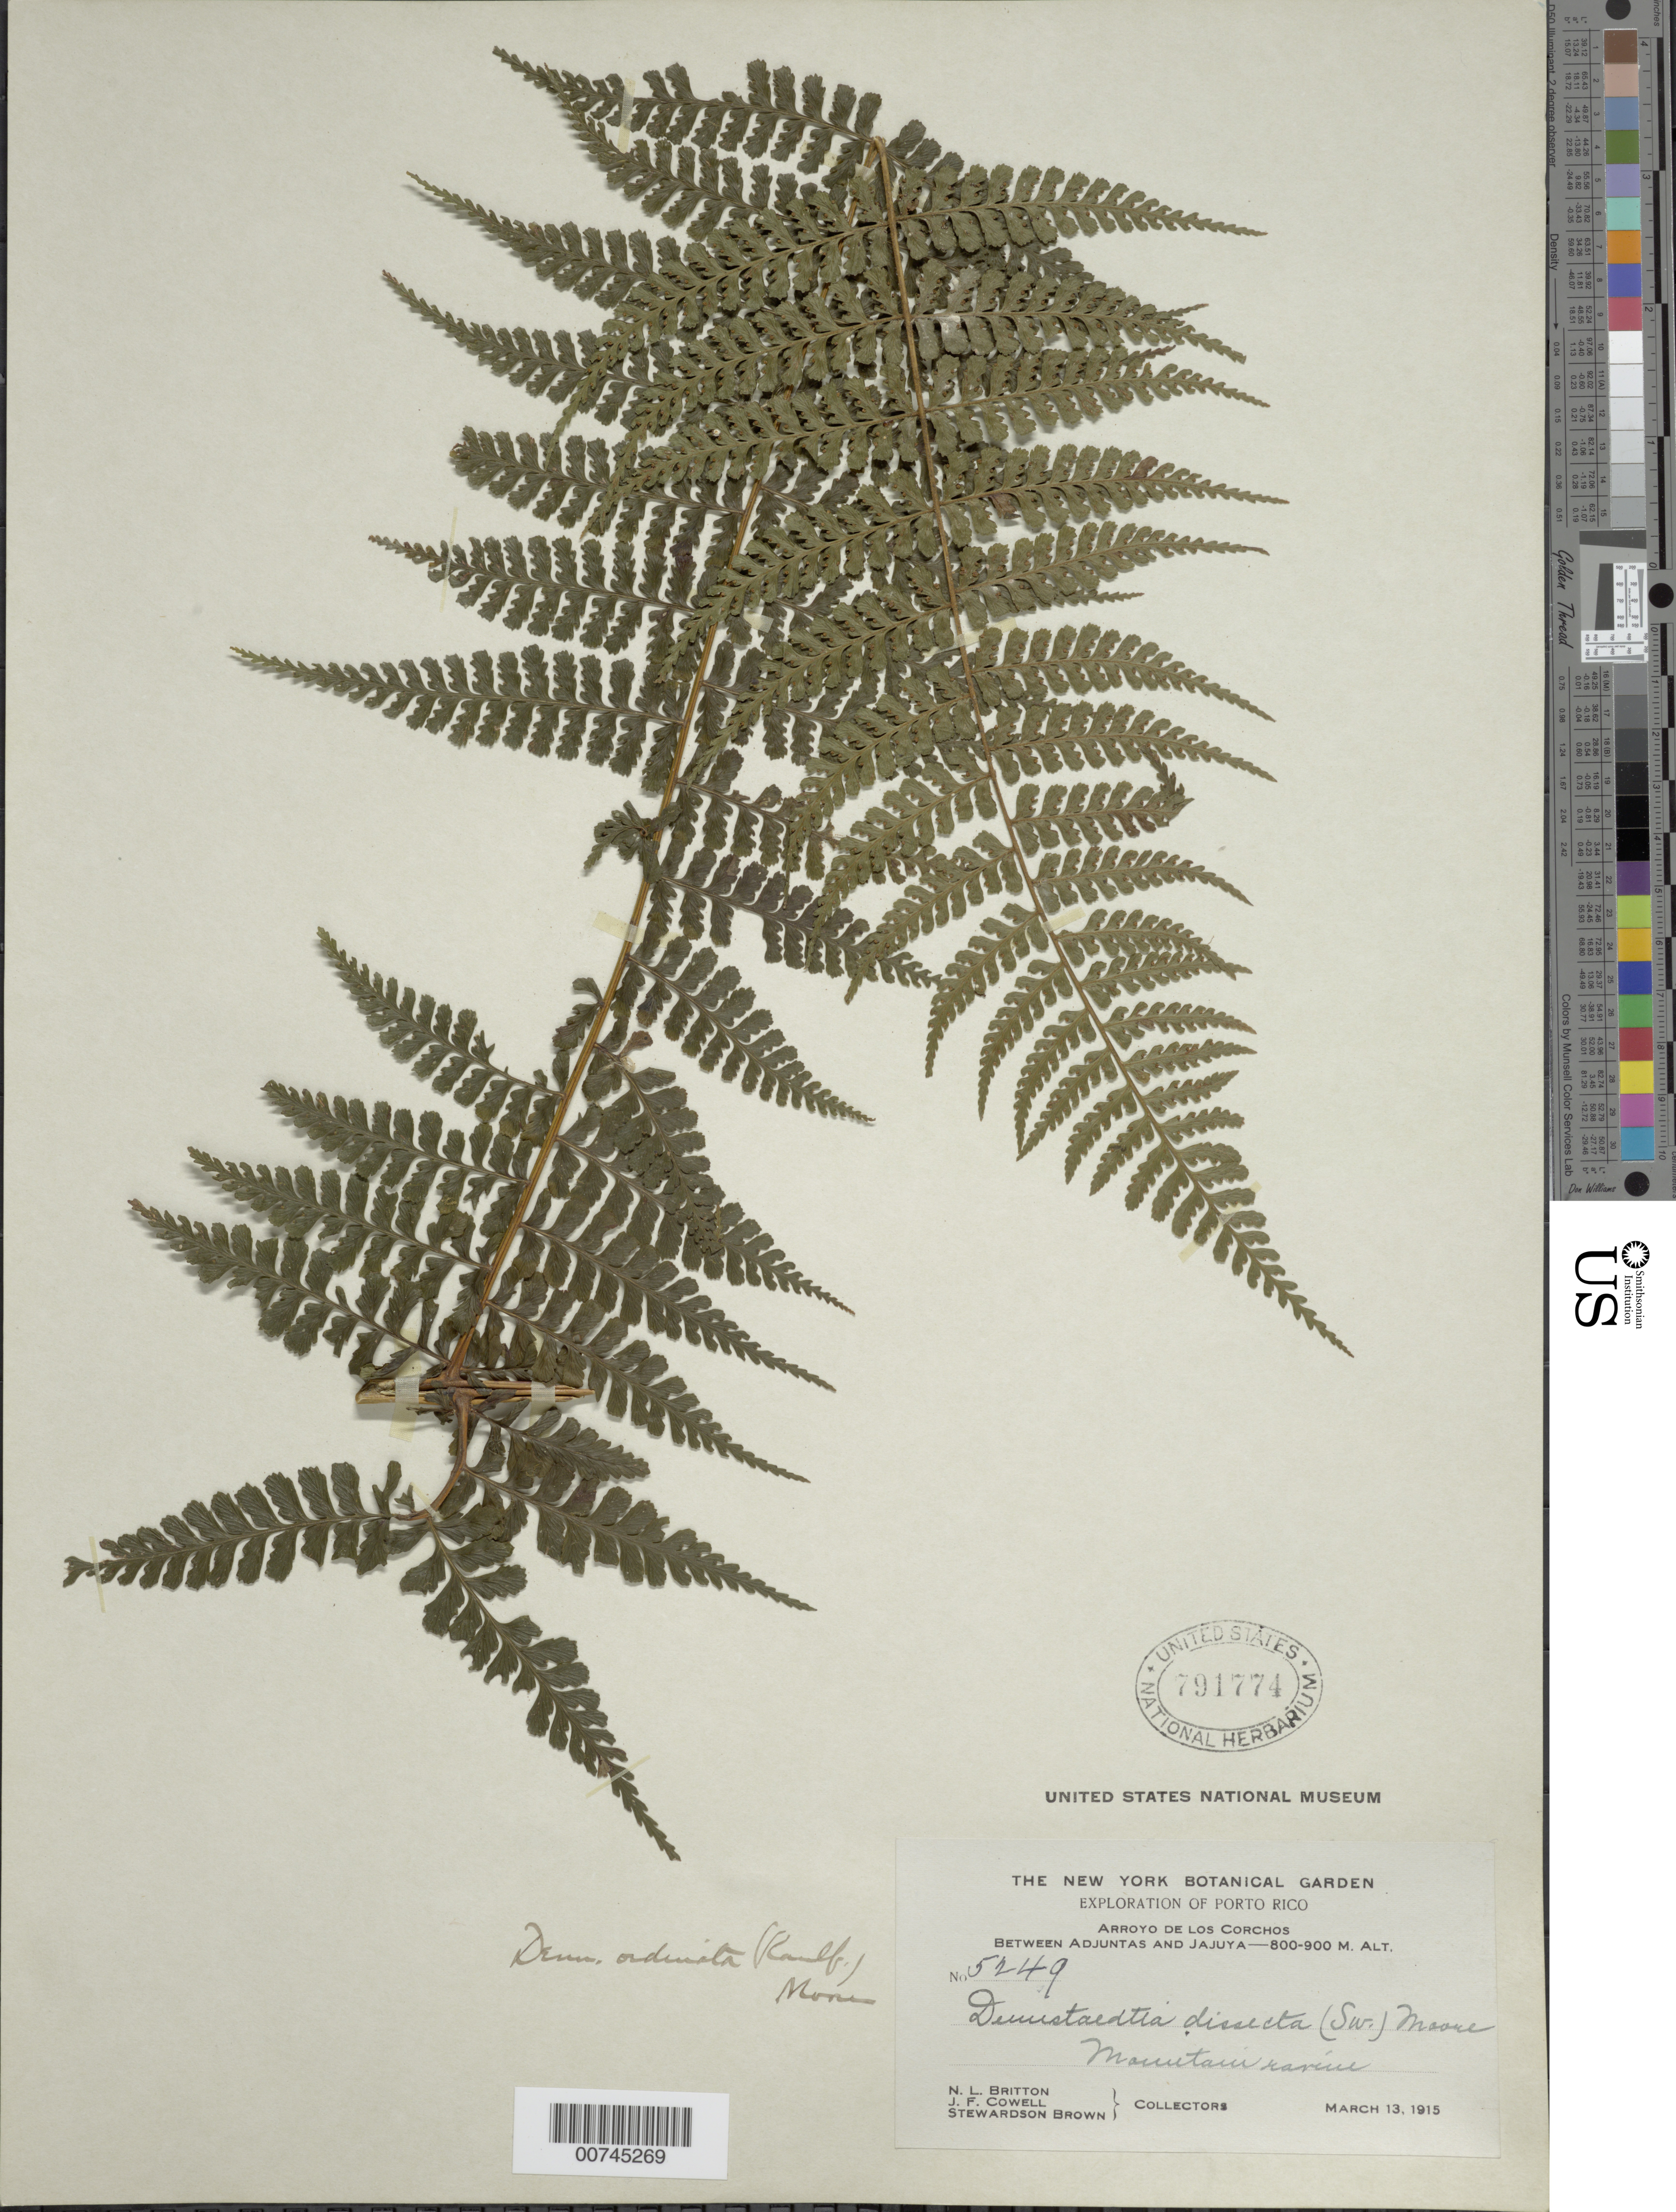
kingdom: Plantae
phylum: Tracheophyta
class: Polypodiopsida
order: Polypodiales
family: Dennstaedtiaceae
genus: Dennstaedtia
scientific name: Dennstaedtia dissecta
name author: (Sw.) T. Moore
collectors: N. Britton, J. F. Cowell & S. Brown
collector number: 5249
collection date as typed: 13 Mar 1915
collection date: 1915-03-13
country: Puerto Rico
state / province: Jayuya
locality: Arroyo de los Corchos, between Adjuntas and Jayuya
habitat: Mountain ravine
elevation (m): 800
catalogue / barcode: US 791774